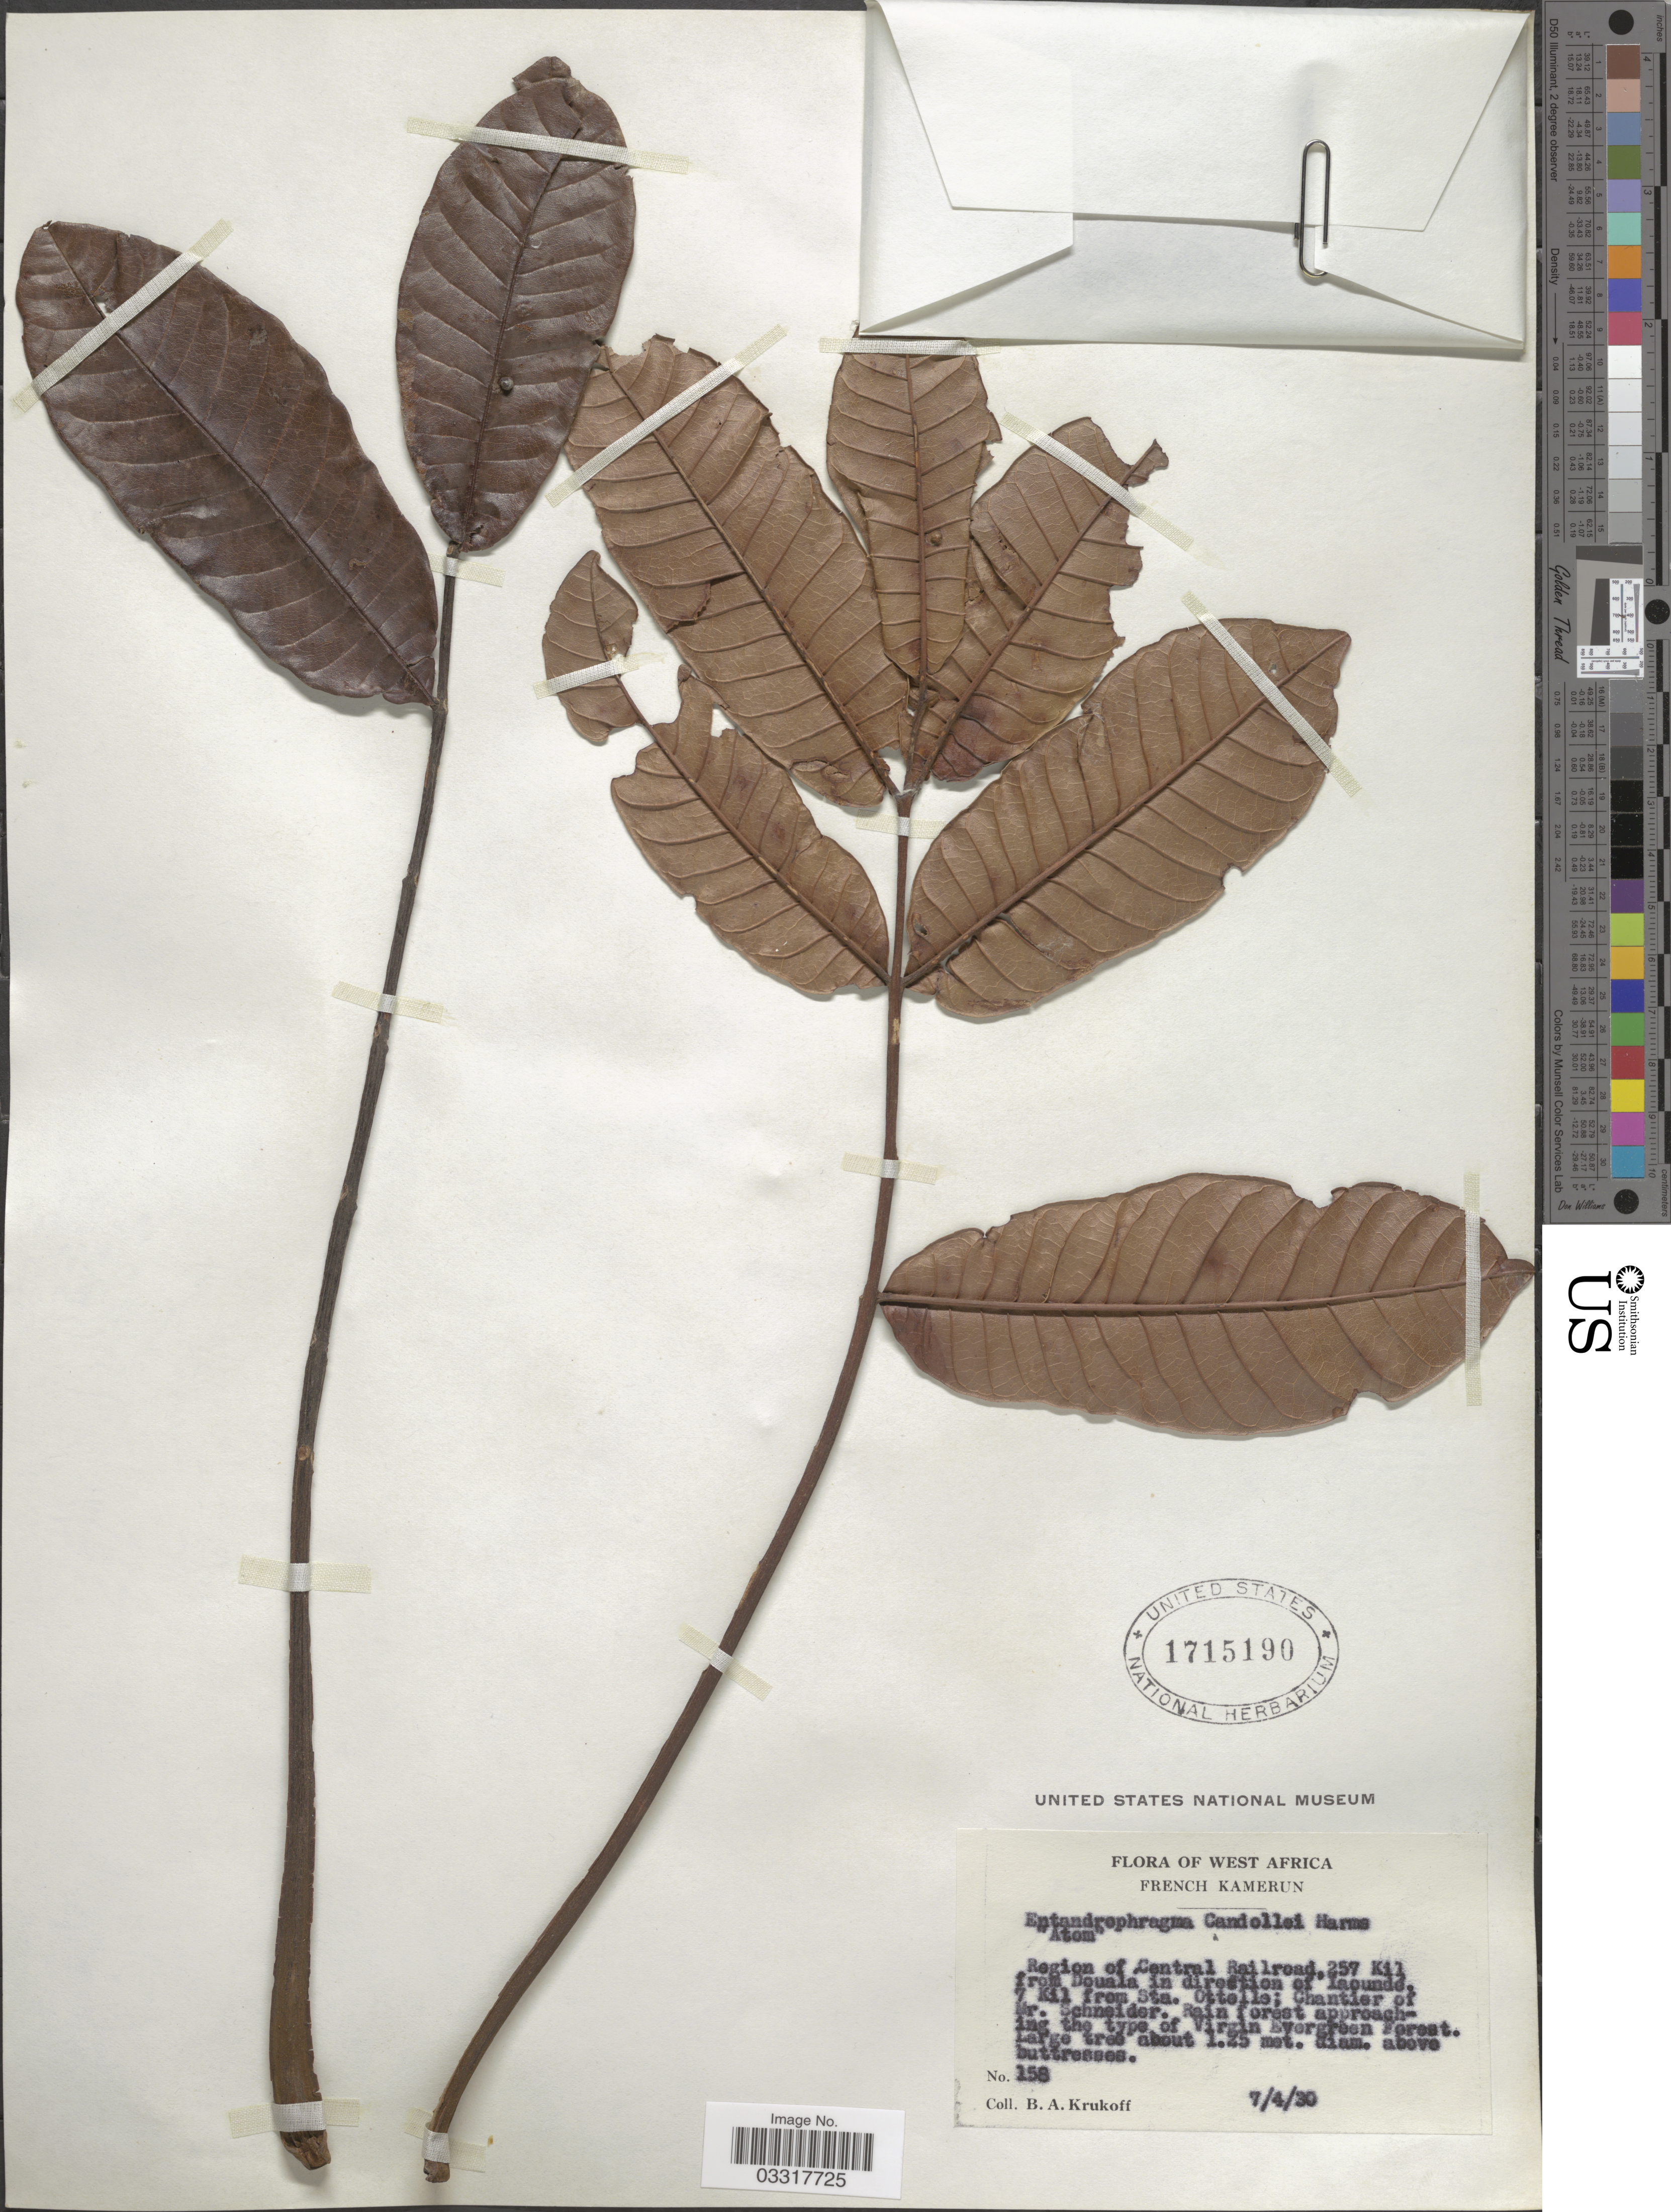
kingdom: Plantae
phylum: Tracheophyta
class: Magnoliopsida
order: Sapindales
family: Meliaceae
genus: Entandrophragma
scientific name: Entandrophragma candollei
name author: Harms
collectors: B. A. Krukoff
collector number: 158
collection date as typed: Transcribed d/m/y: 7/4/30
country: Cameroon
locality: West Africa, French Kamerun, Region of Central Railroad, 257 Kil from Doualá in direction of Iaoundé. 7 Kil. from Sta. Ottelle; Chantier of Mr. Schneider.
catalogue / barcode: US 1715190